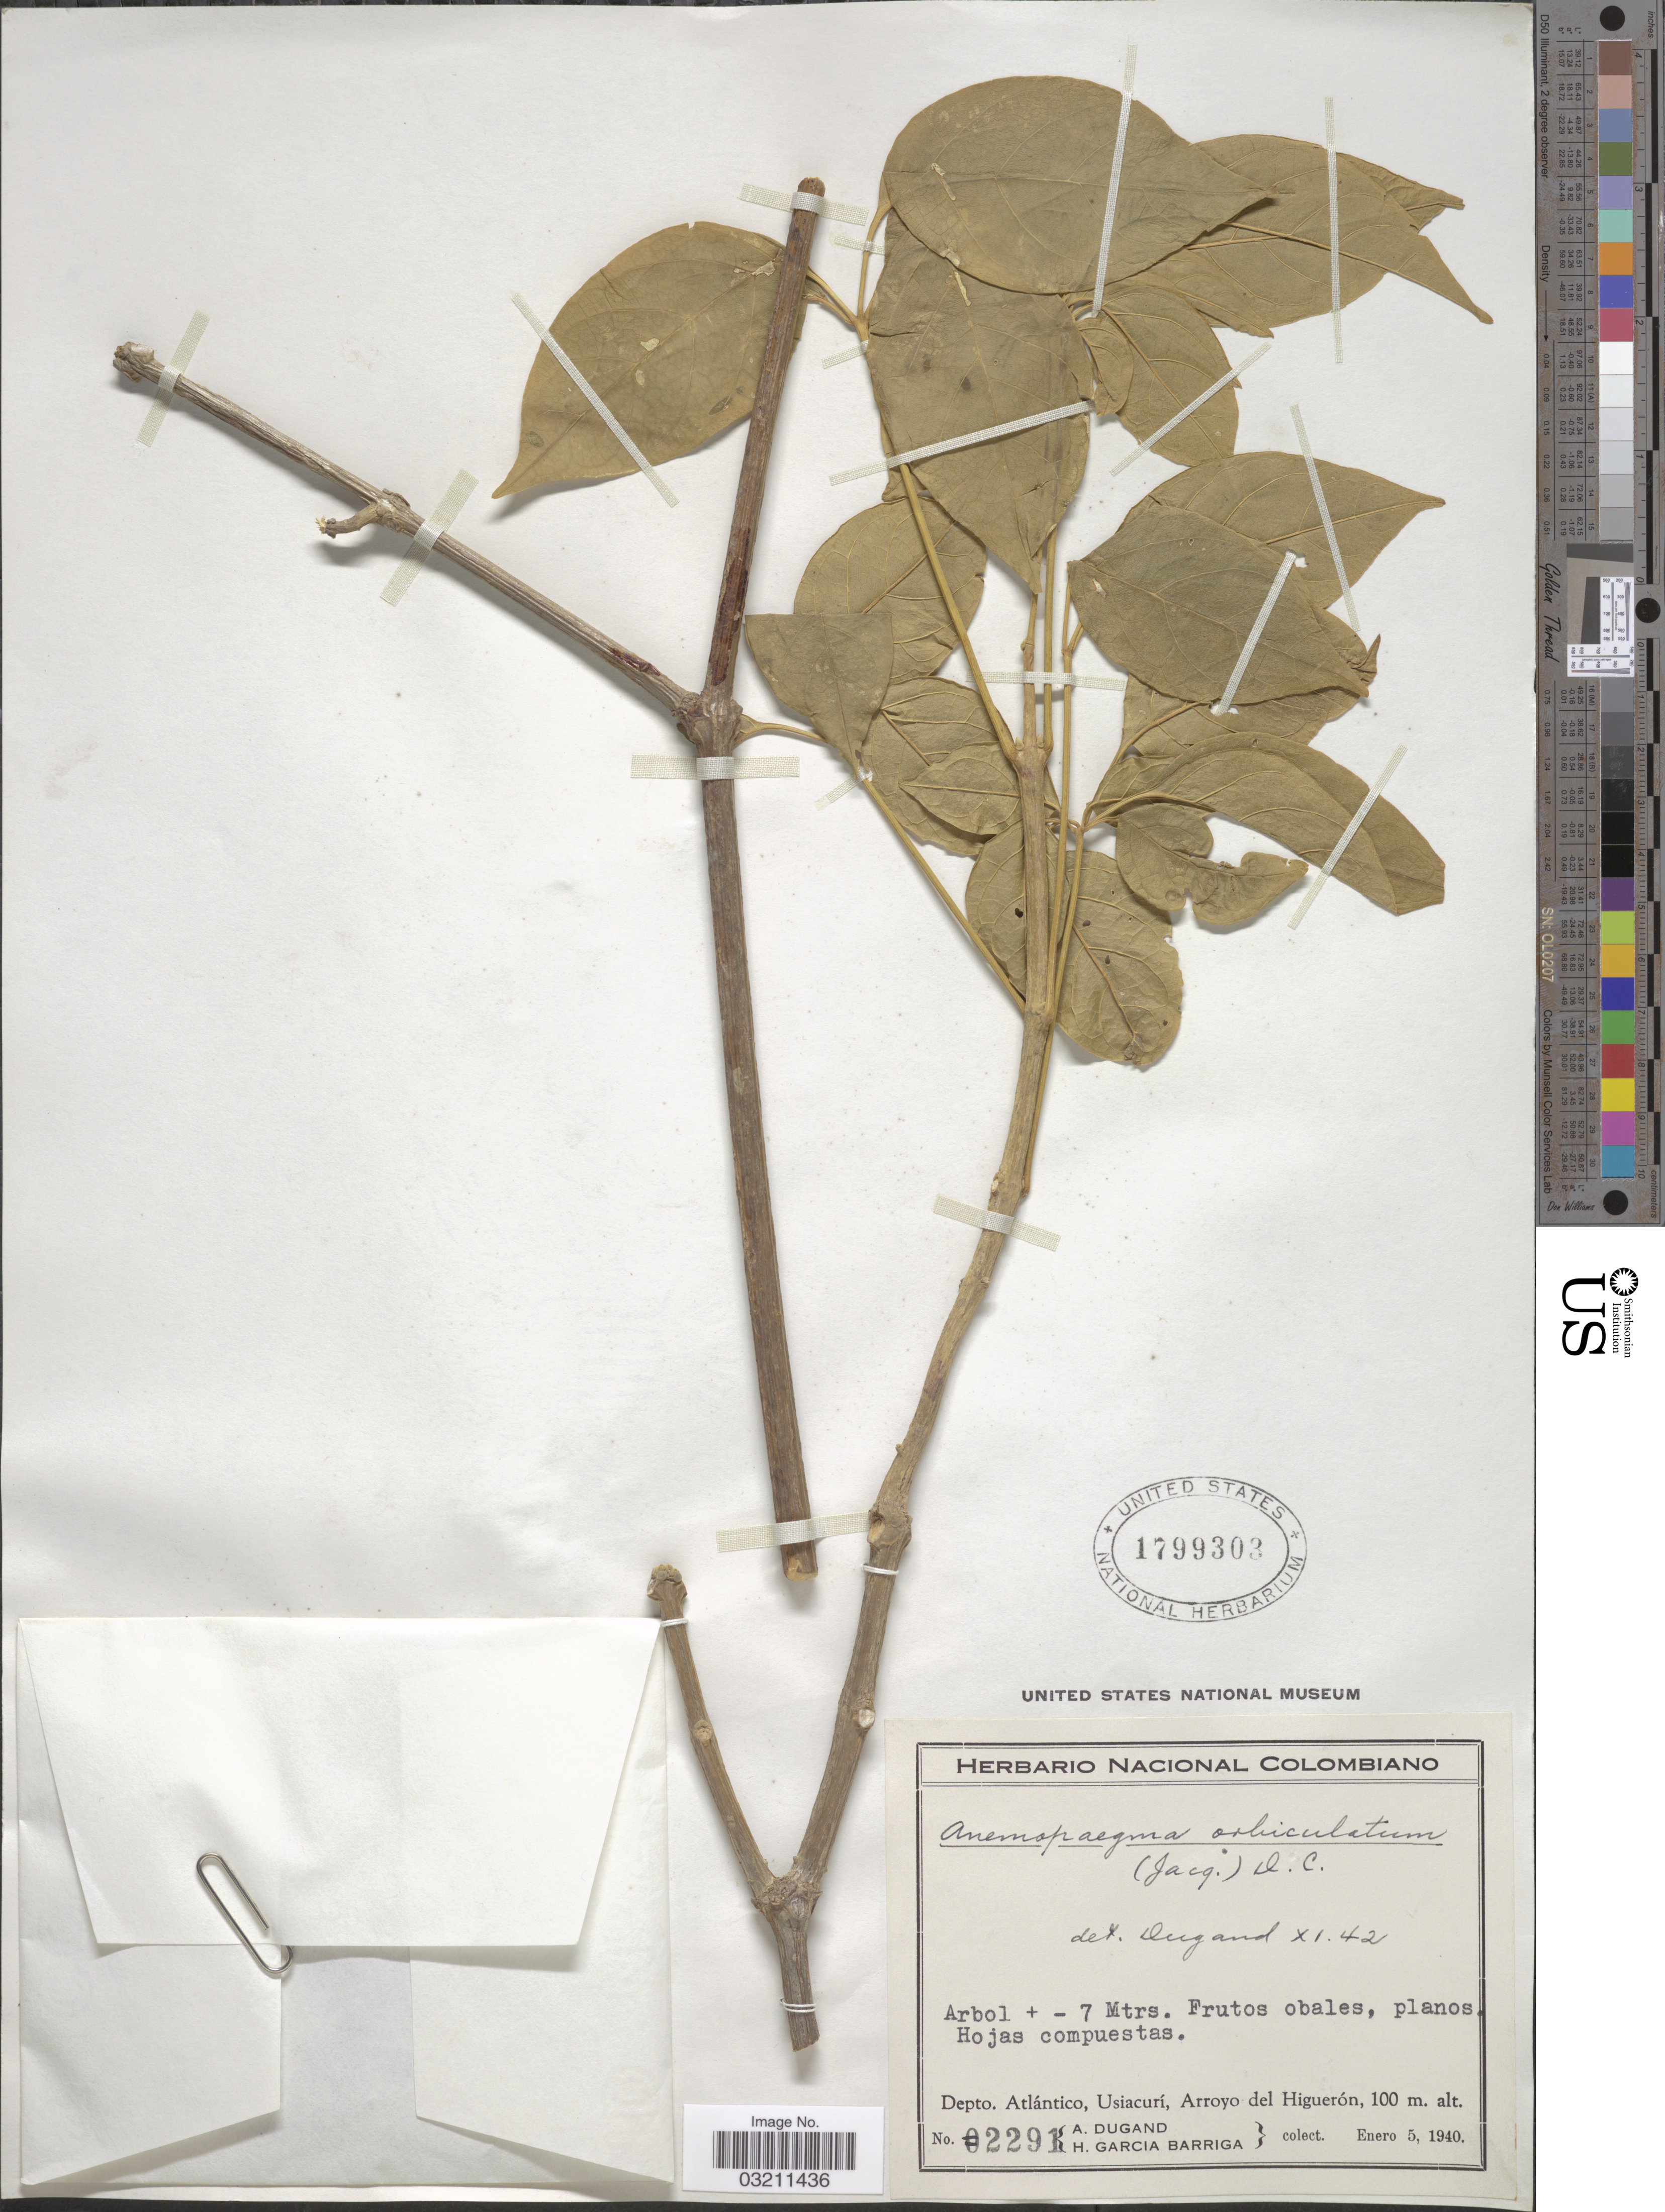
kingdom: Plantae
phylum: Tracheophyta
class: Magnoliopsida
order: Lamiales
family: Bignoniaceae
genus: Amphilophium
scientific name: Amphilophium orbiculatum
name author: (Jacq.) DC.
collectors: A. Dugand & H. García Barriga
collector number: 2291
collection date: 1940-01-05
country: Colombia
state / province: Atlántico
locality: Depto. Atlántico, Usiacurí, Arroyo del Higuerón.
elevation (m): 100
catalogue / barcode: US 1799303